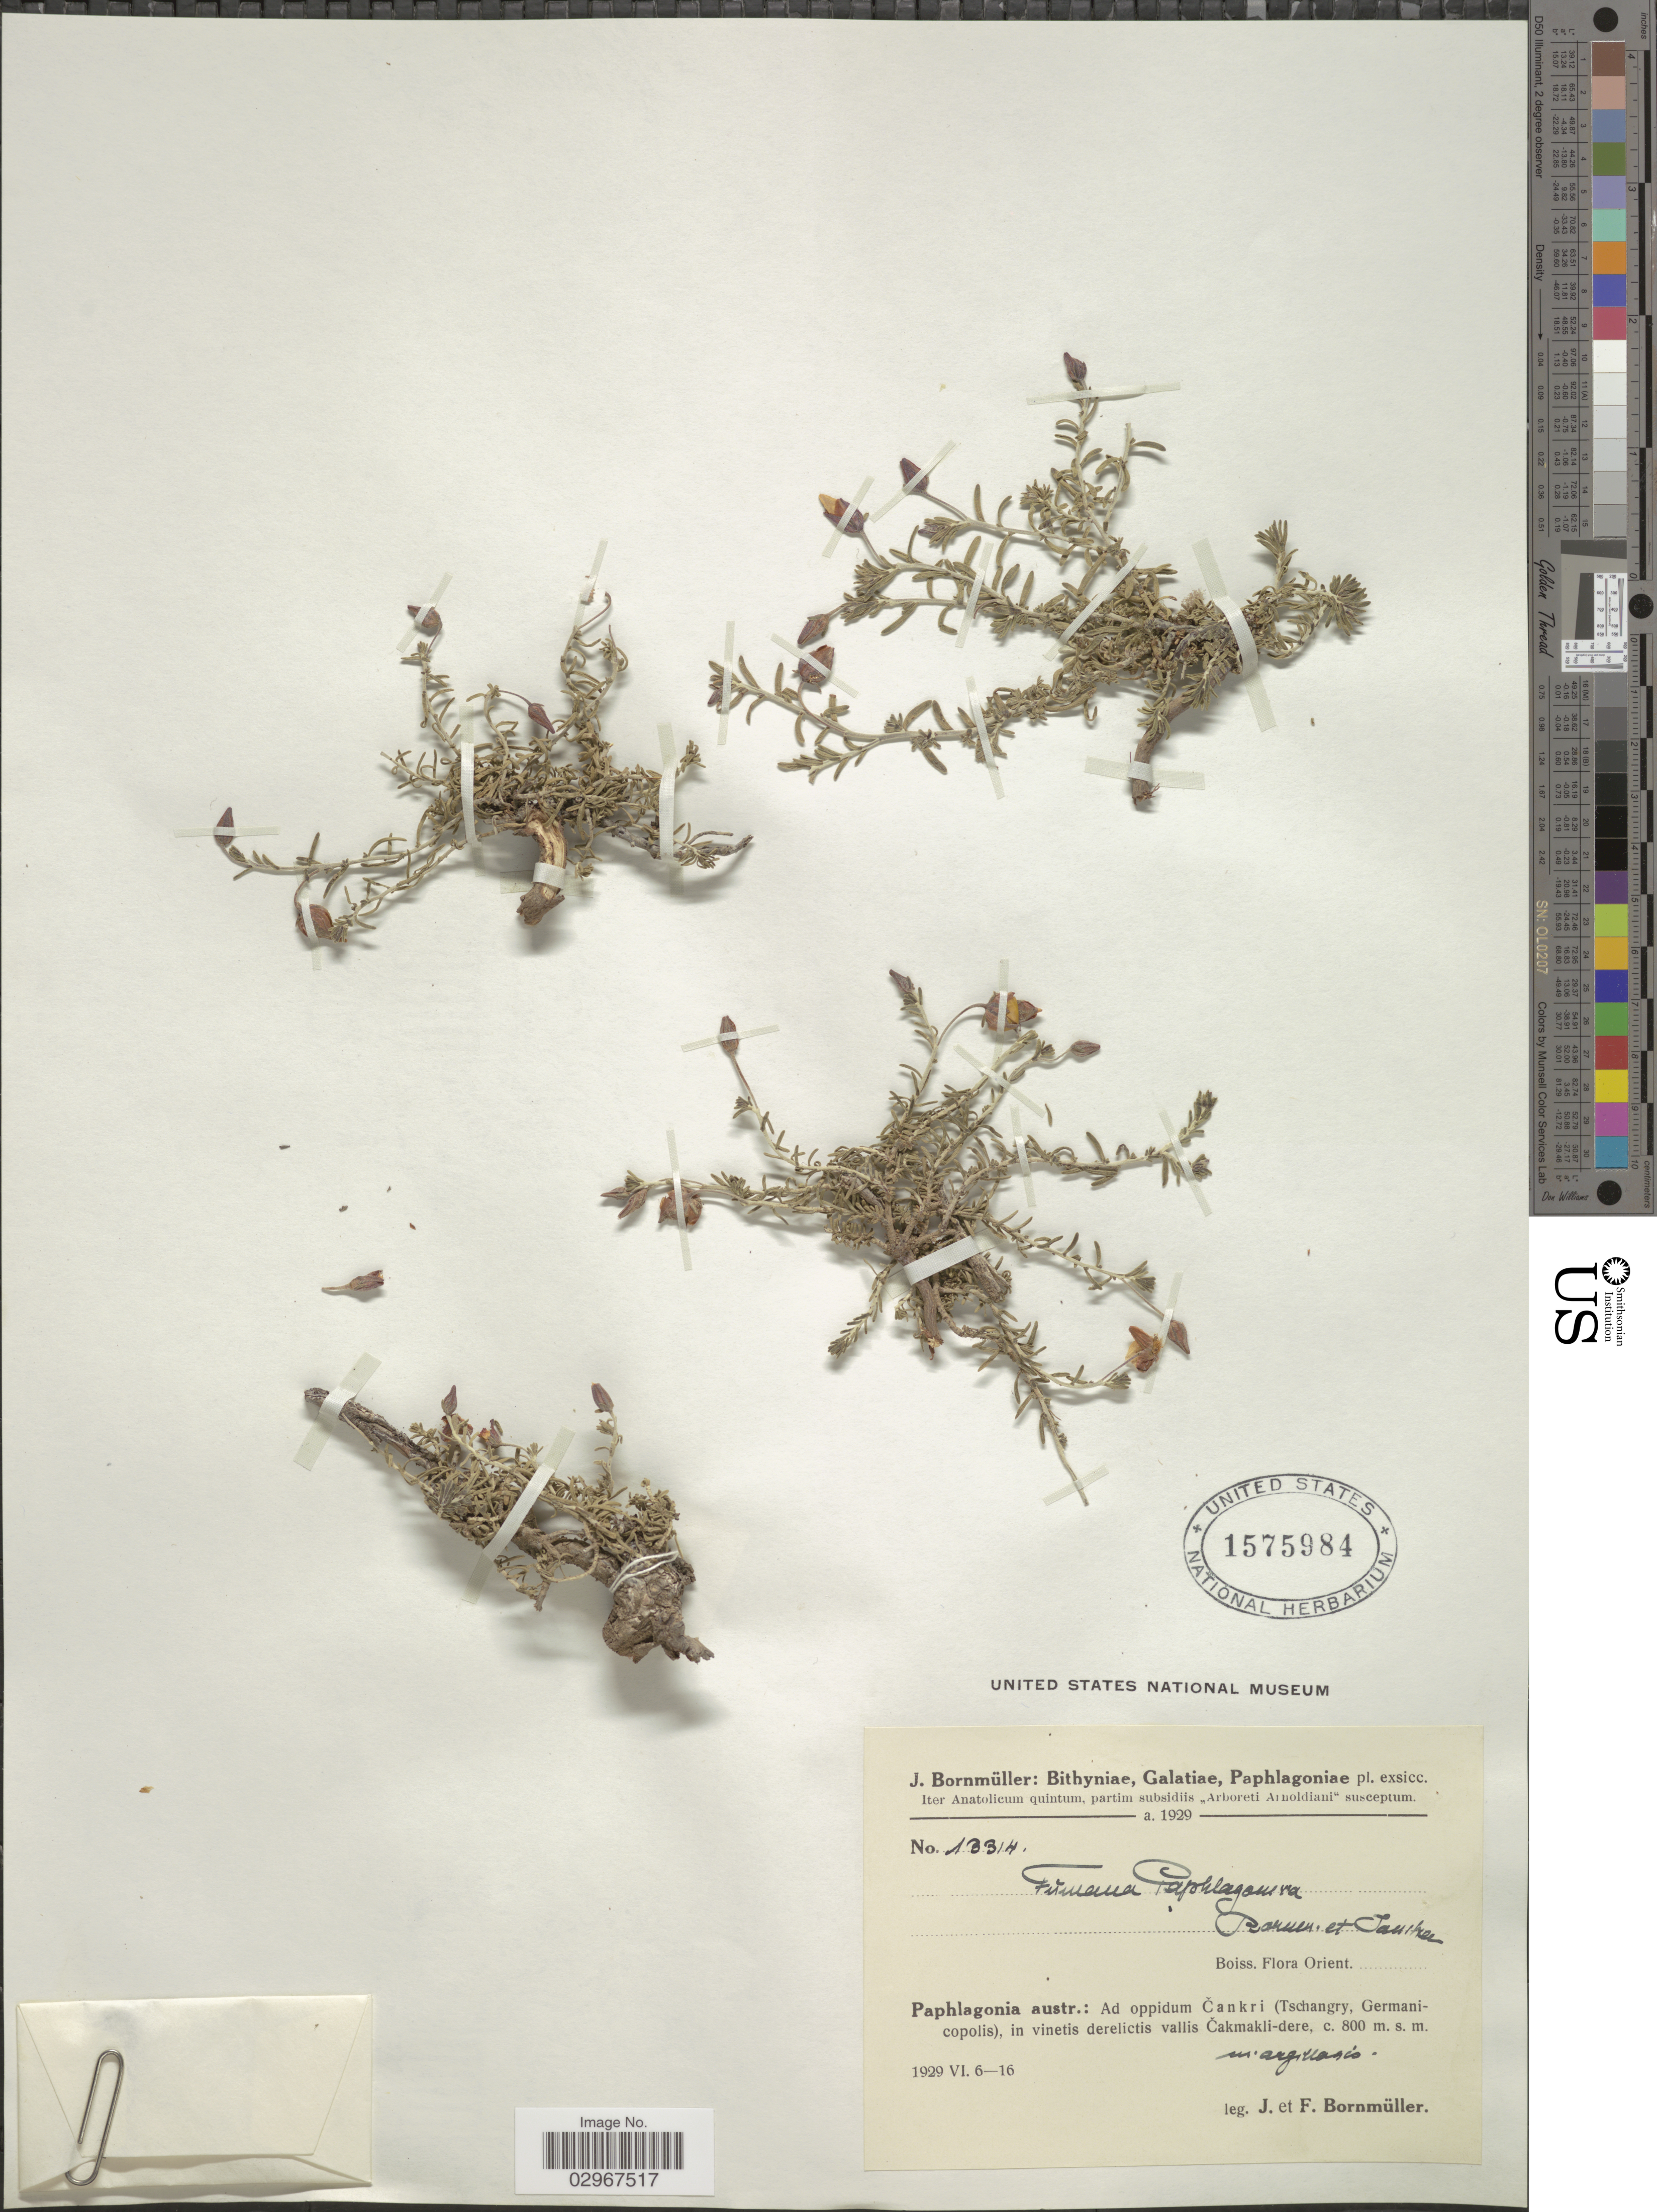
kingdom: Plantae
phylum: Tracheophyta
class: Magnoliopsida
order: Malvales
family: Cistaceae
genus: Fumana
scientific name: Fumana paphlagonica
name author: Bornm. & Janch.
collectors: J. Bornmüller & F. Bornmüller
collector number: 13314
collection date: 1929-06-06/1929-06-16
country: Turkey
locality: Paphlagonia austr.: Ad oppidum Cankri (Tschangry, Germanicopolis), in vinetis derelictis vallis Cakmakli-dere.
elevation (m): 800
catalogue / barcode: US 1575984